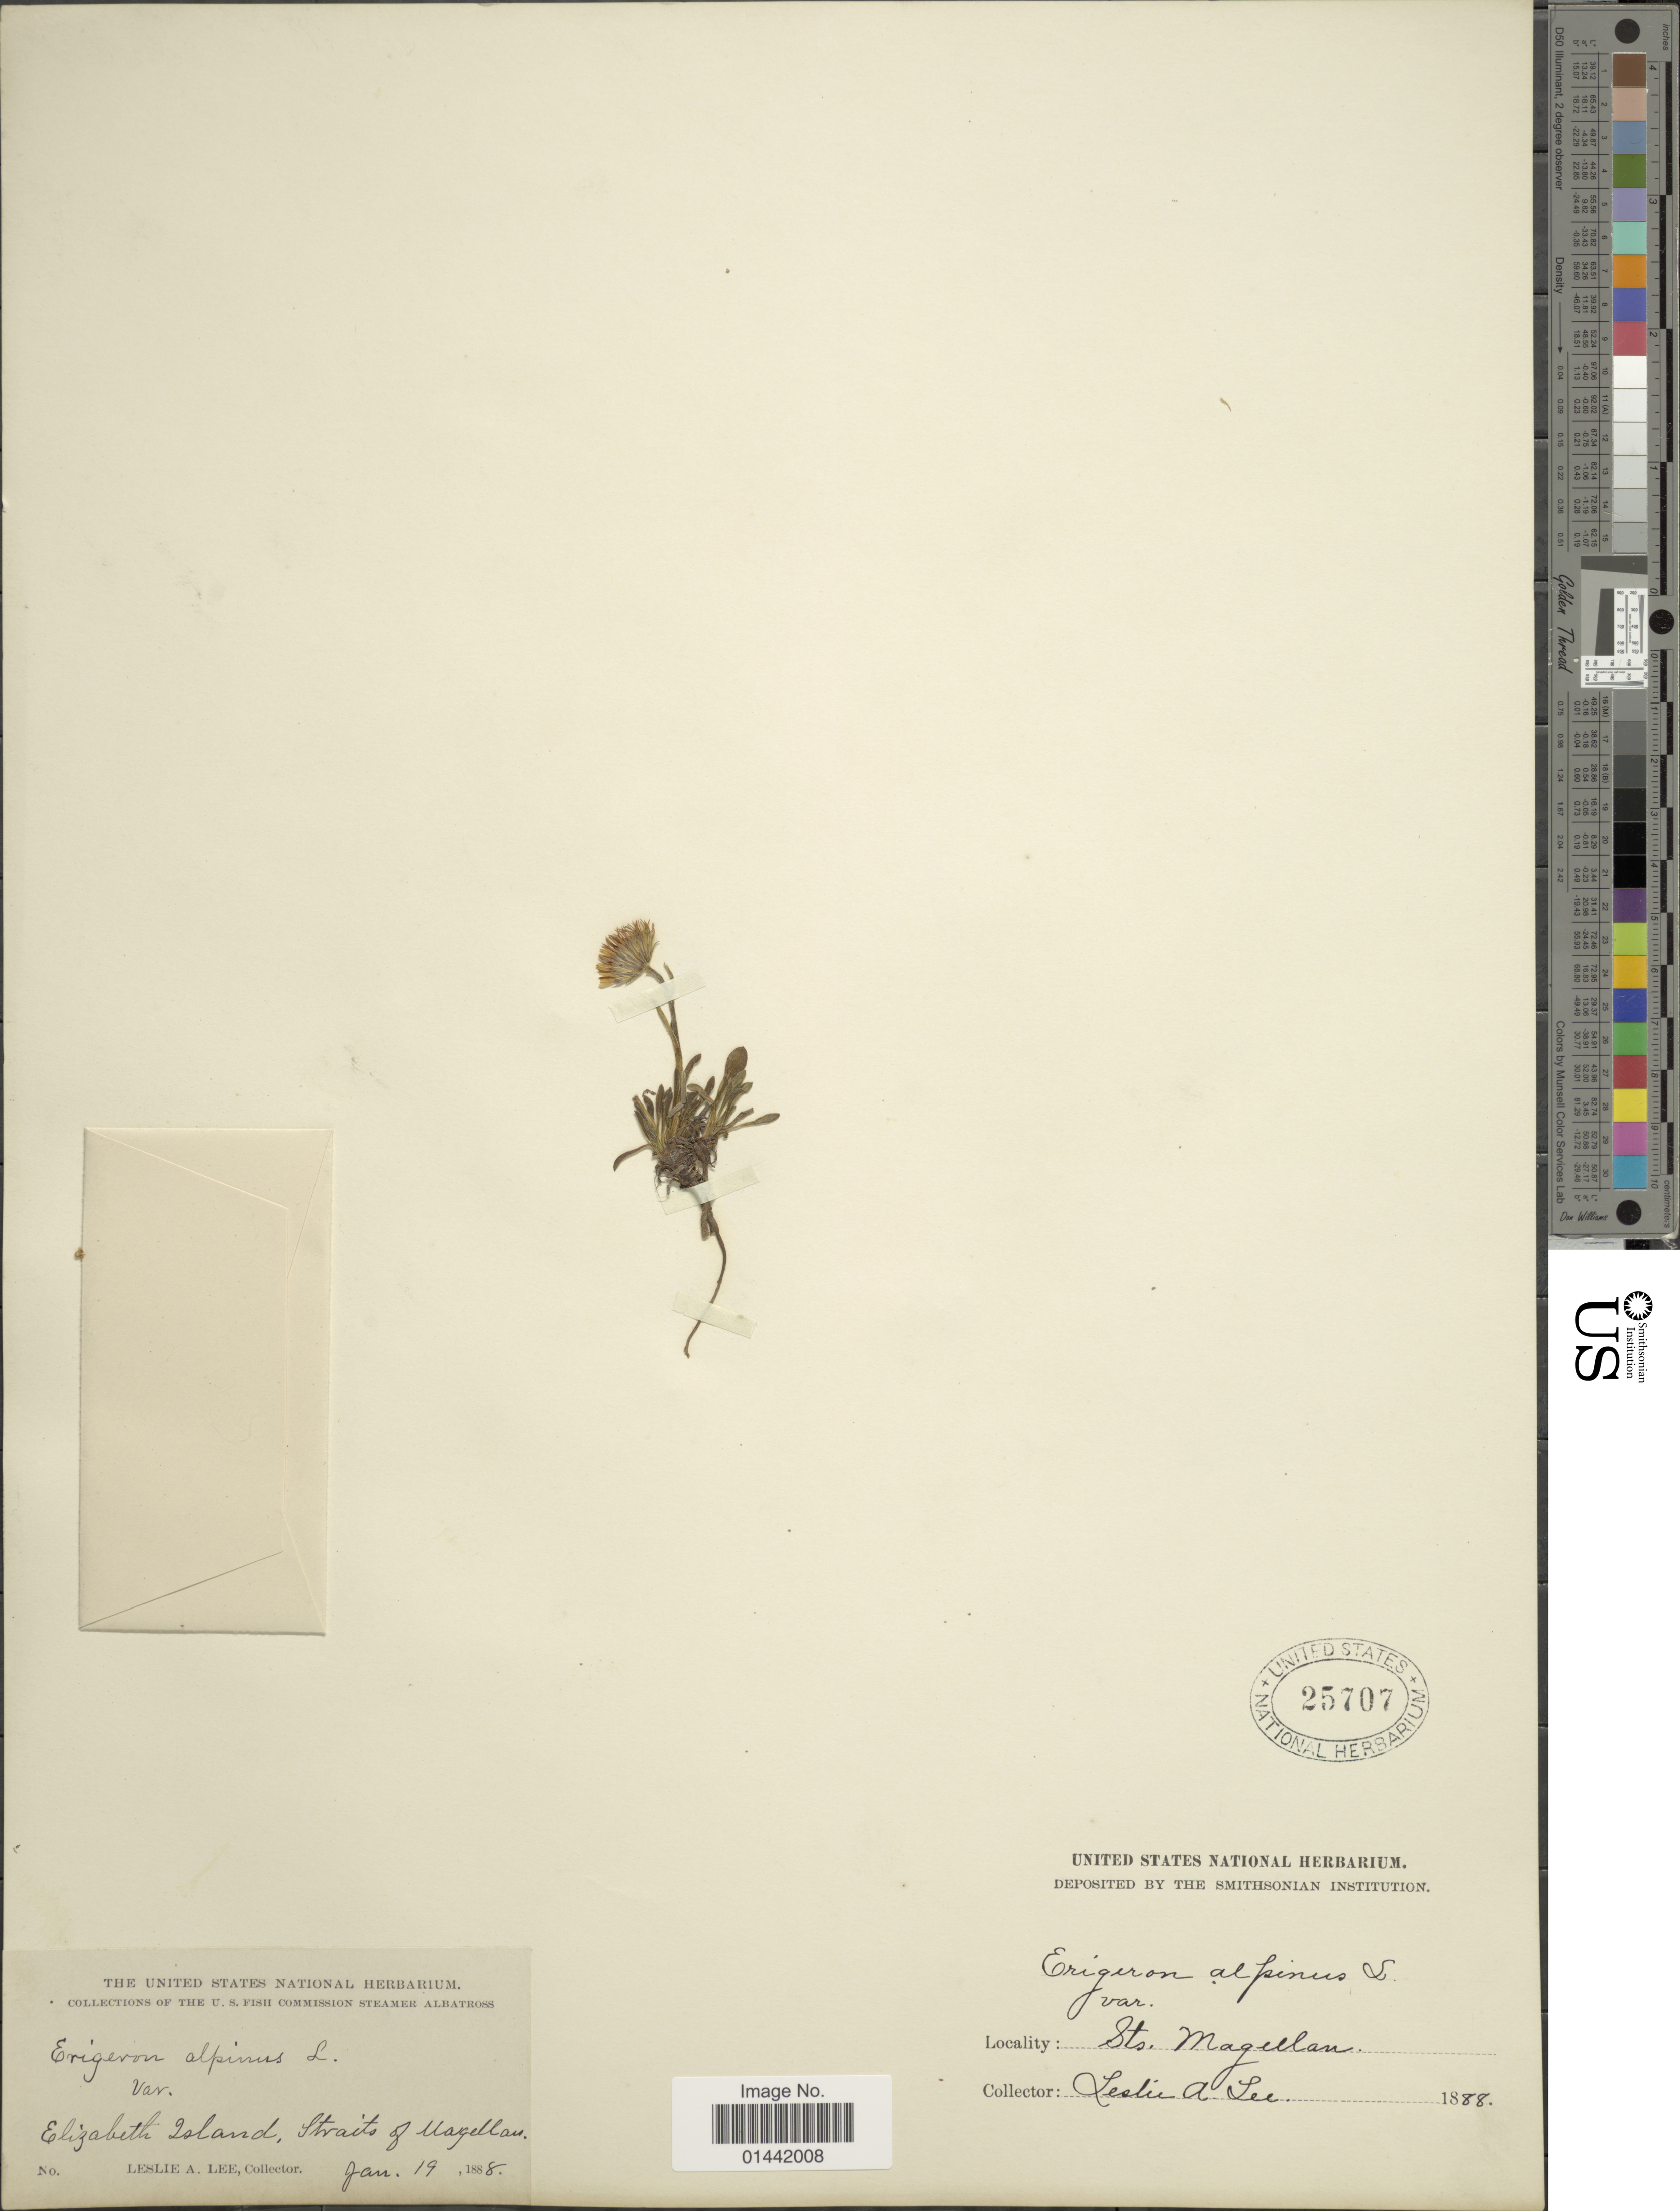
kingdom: Plantae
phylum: Tracheophyta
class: Magnoliopsida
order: Asterales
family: Asteraceae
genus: Erigeron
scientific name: Erigeron alpinus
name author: L.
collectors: L. Lee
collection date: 1888-01-19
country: Chile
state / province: Magallanes y de la Antártica Chilena (XII)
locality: Elizabeth Island, Straits of Magellan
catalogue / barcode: US 25707